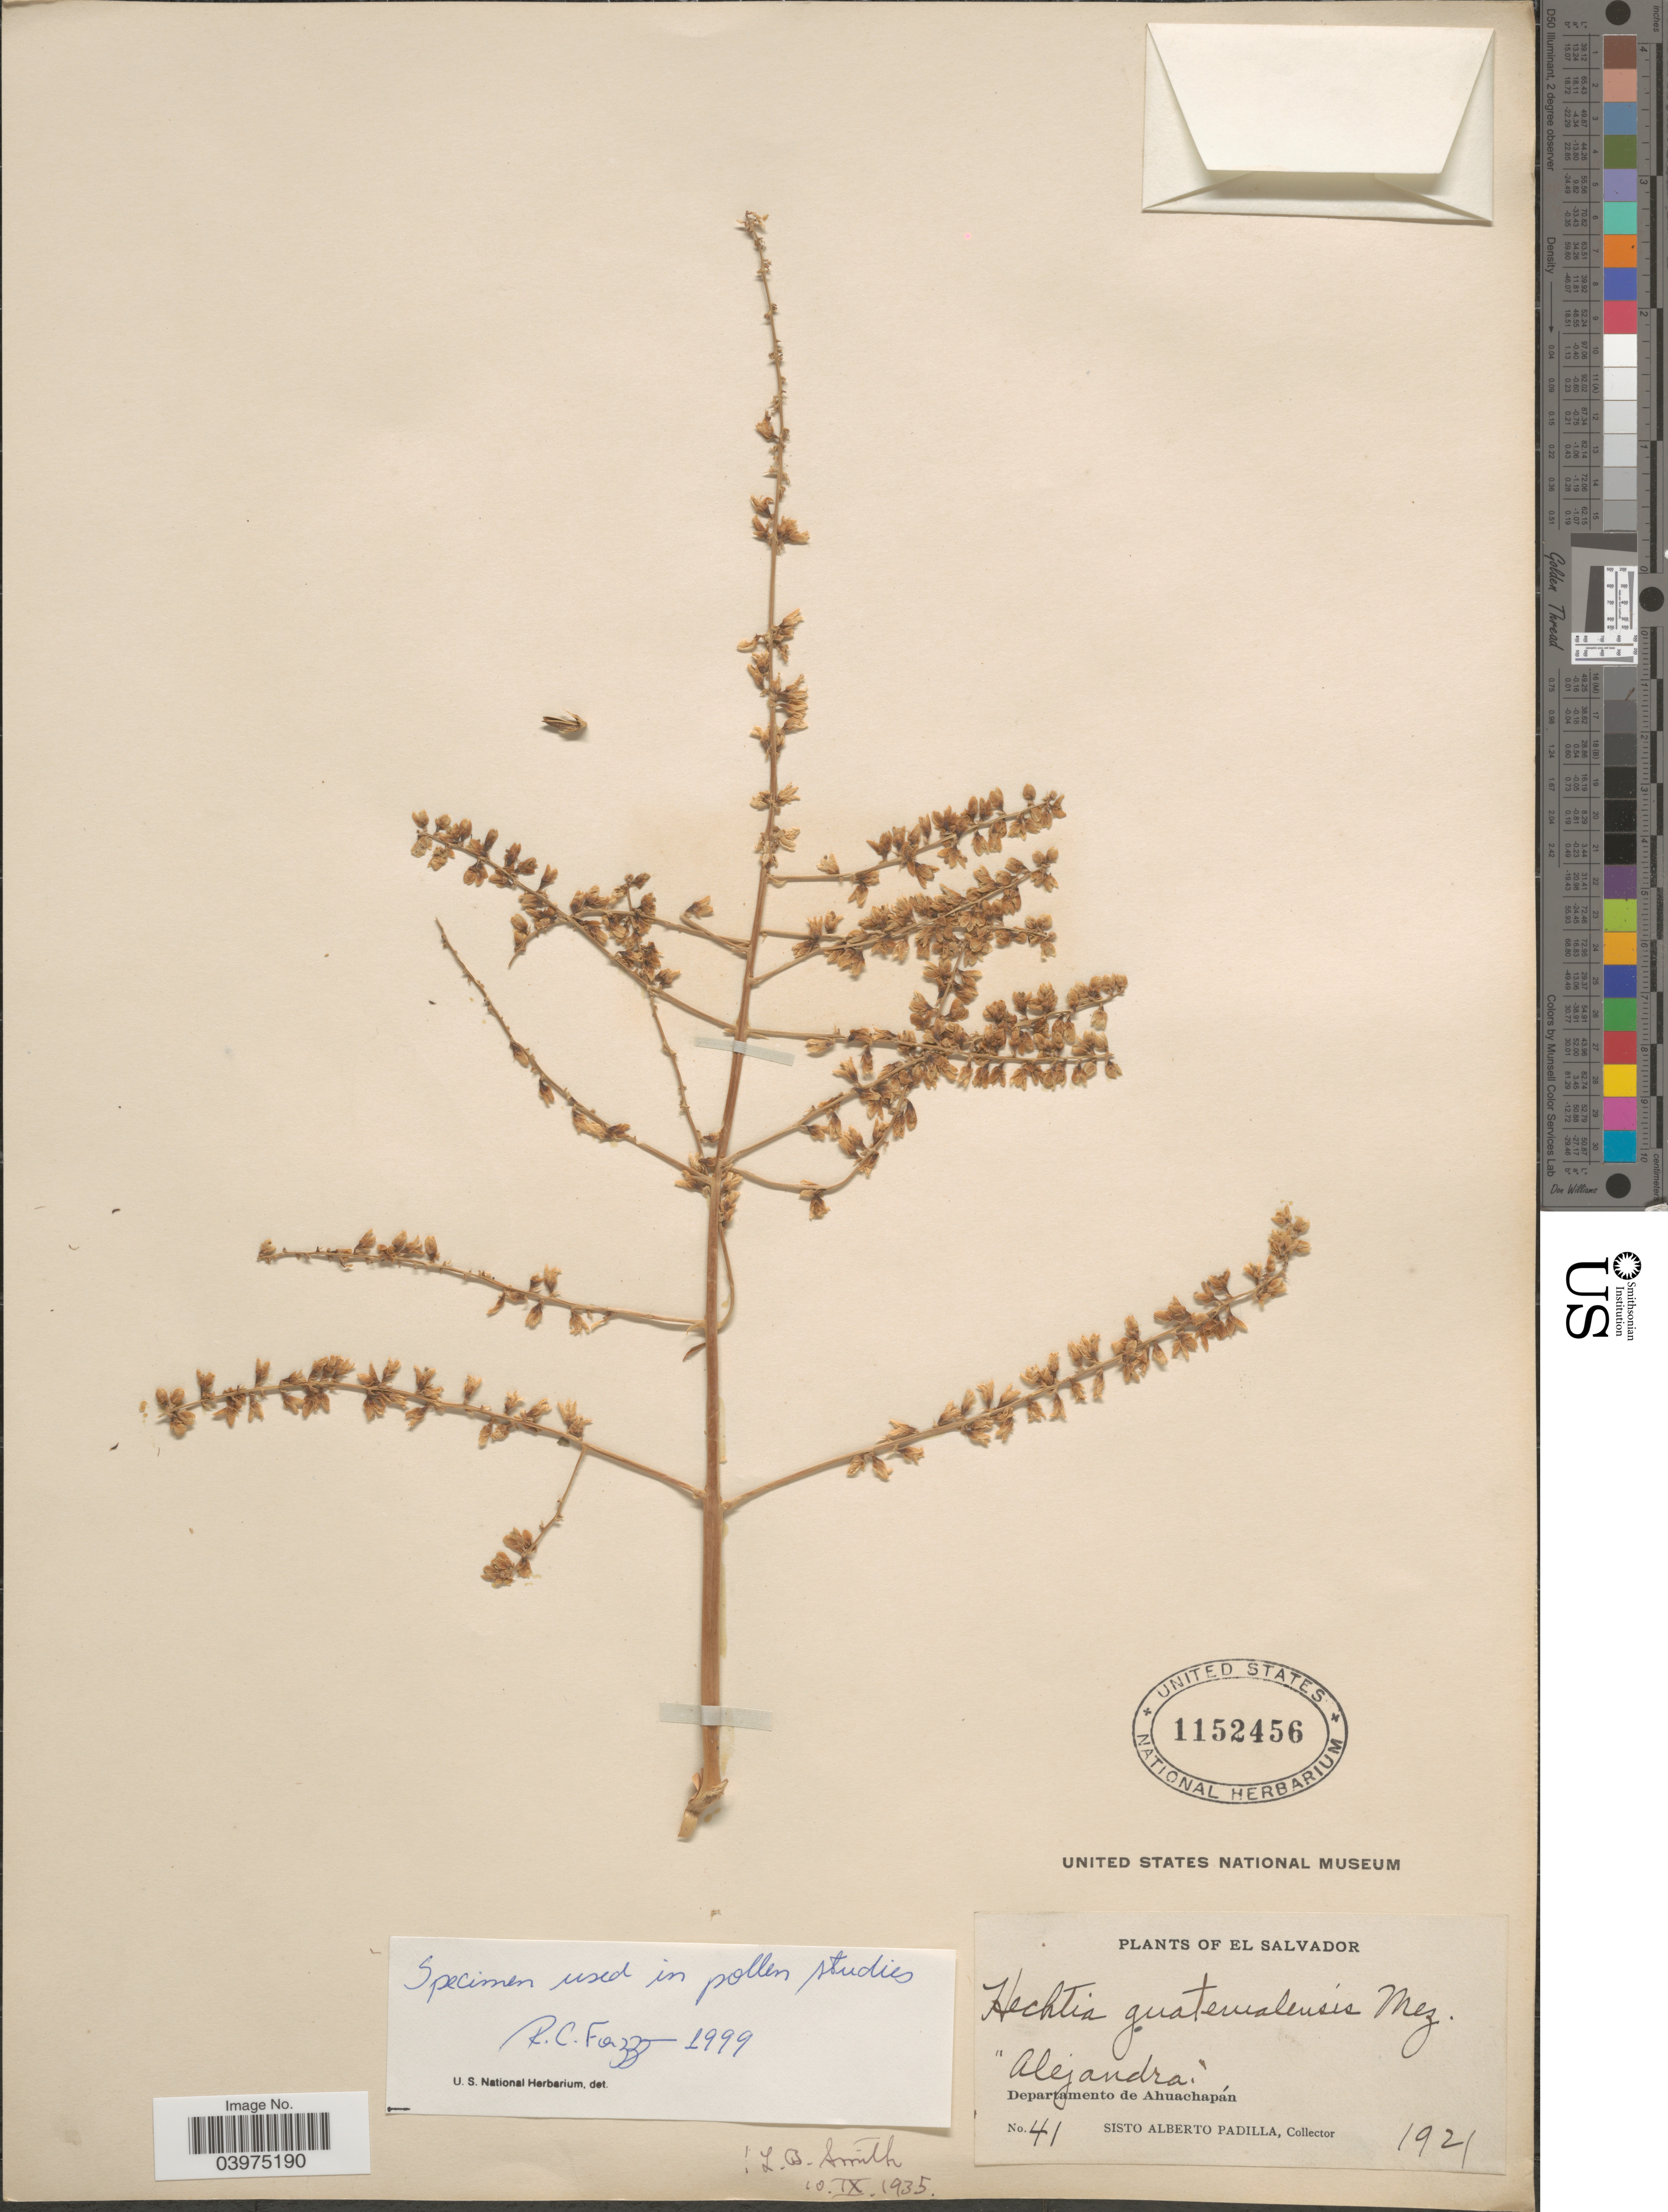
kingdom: Plantae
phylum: Tracheophyta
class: Liliopsida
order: Poales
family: Bromeliaceae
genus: Hechtia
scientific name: Hechtia guatemalensis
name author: Mez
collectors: S. A. Padilla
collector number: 41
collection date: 1921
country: El Salvador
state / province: Ahuachapan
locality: Departamento de Ahuachapán.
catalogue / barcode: US 1152456